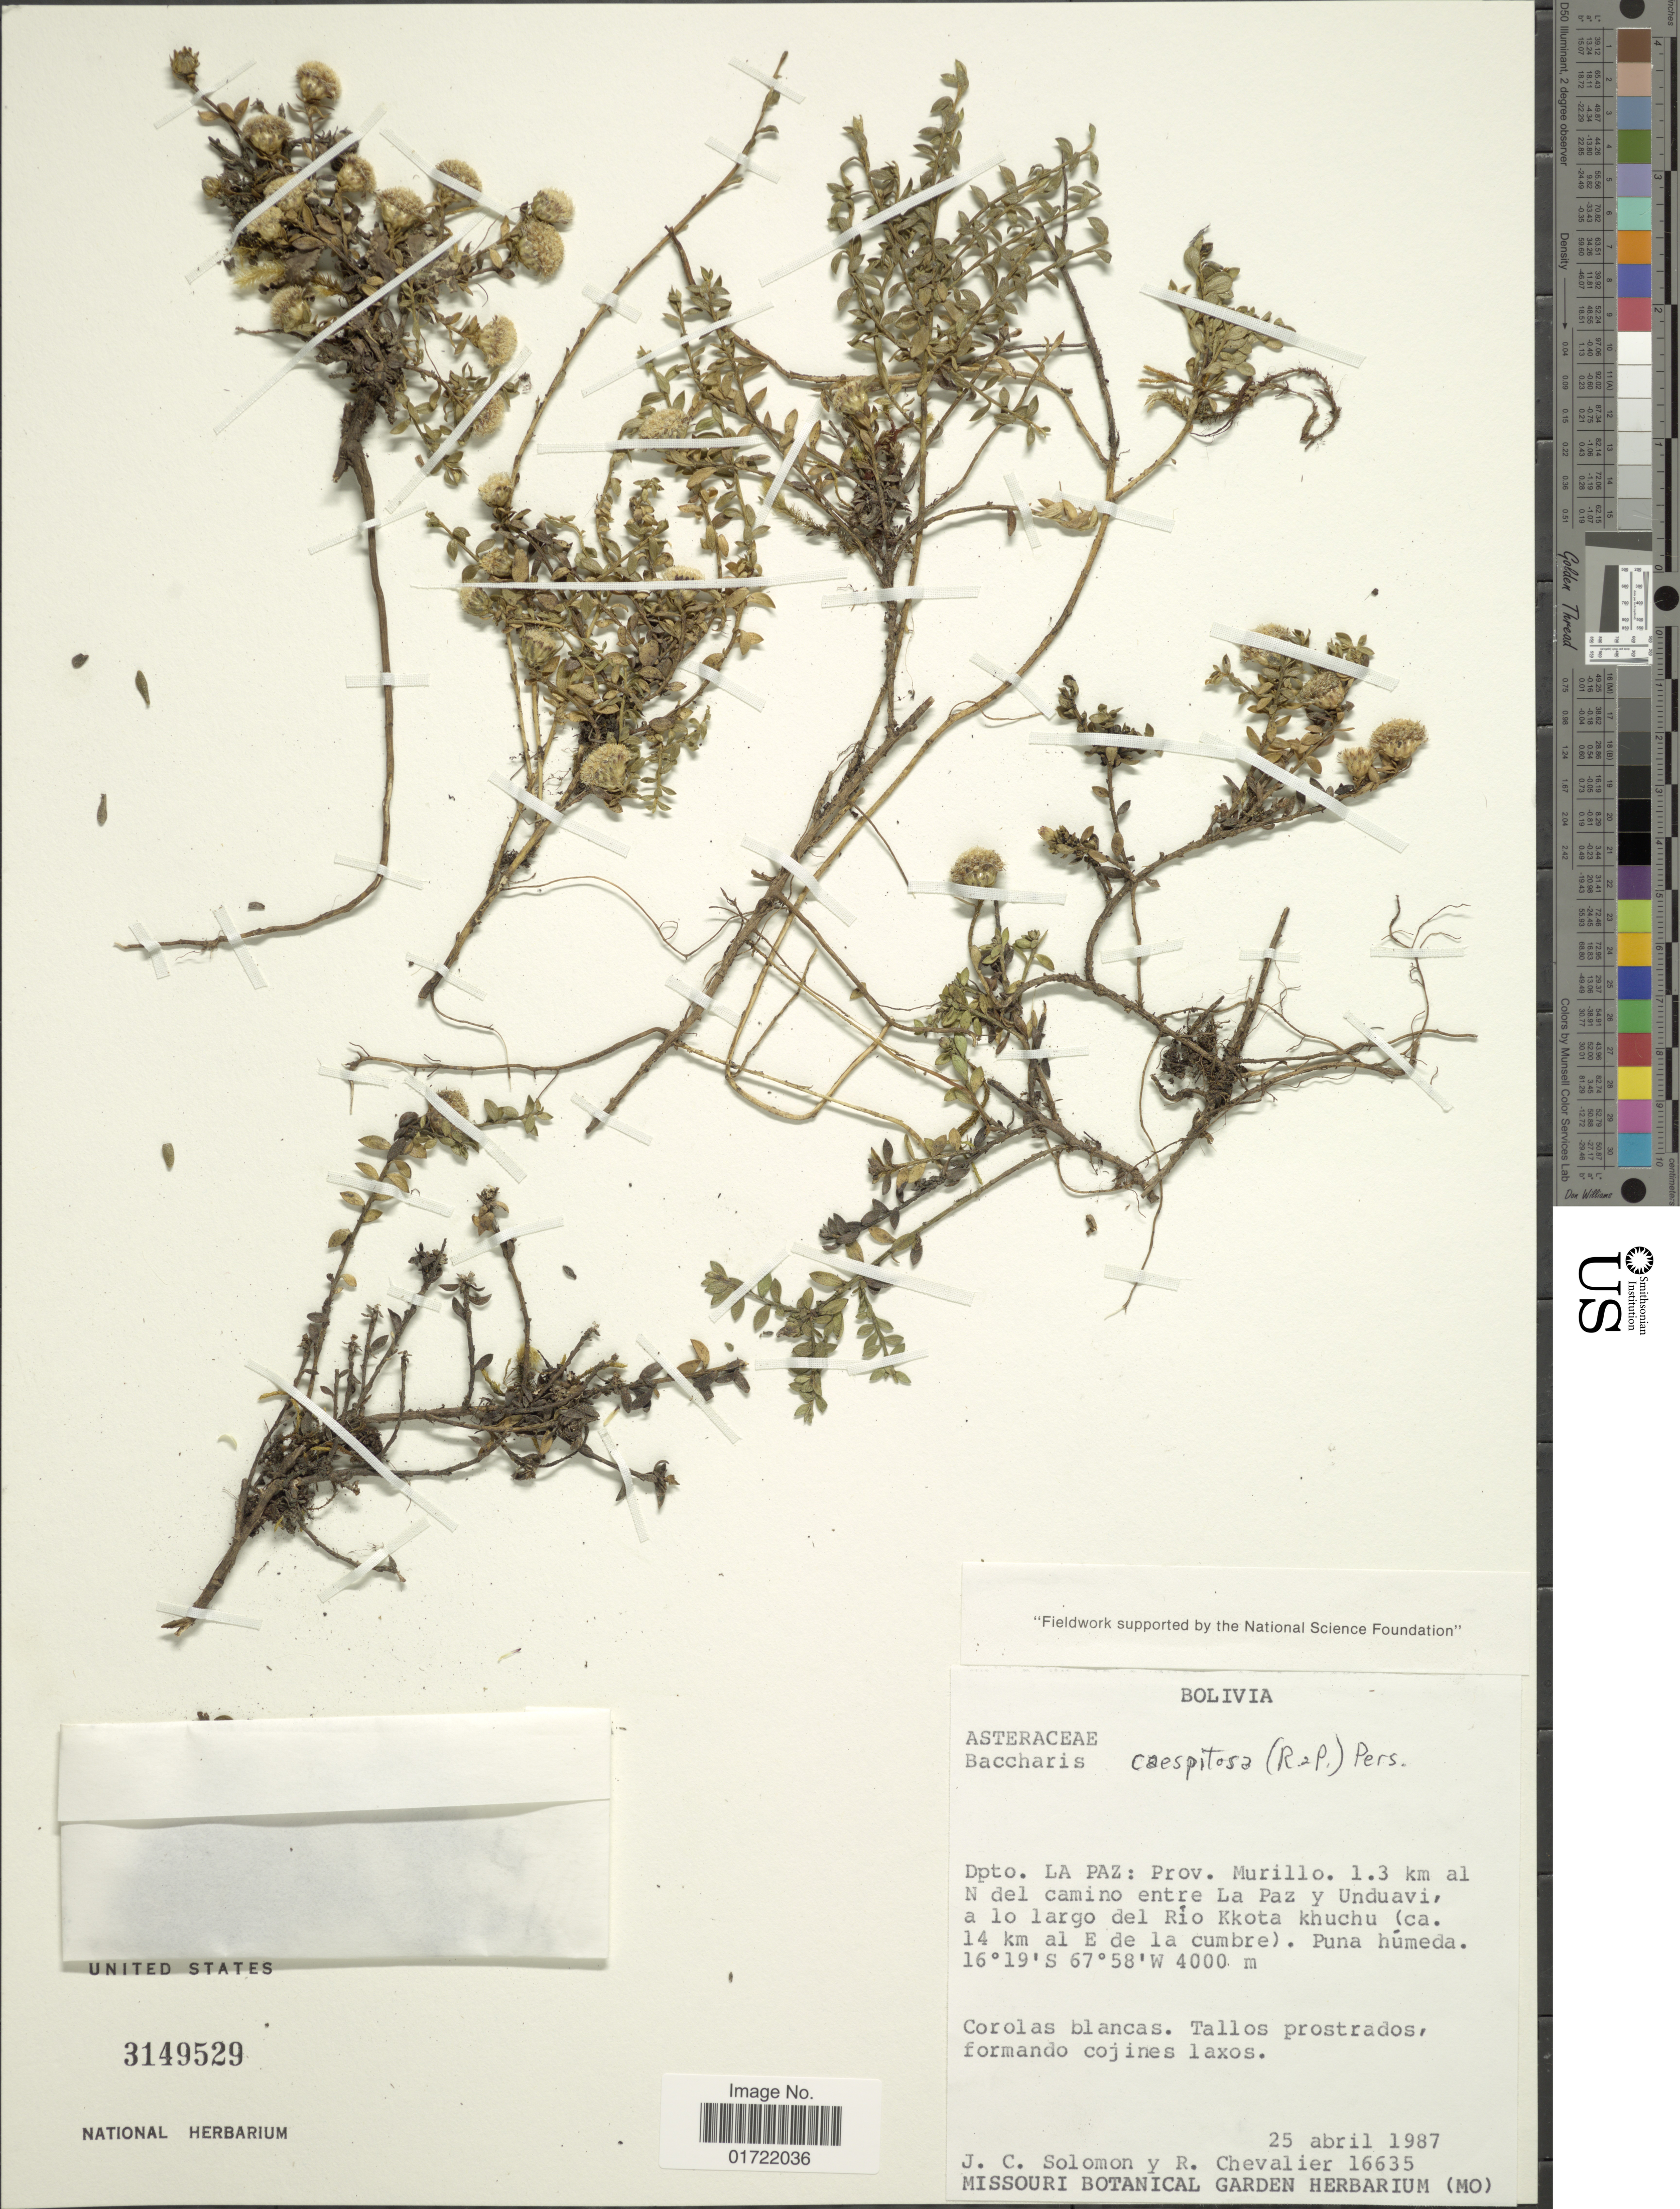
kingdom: Plantae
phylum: Tracheophyta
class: Magnoliopsida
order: Asterales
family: Asteraceae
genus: Baccharis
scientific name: Baccharis caespitosa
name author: (Ruiz & Pav.) Pers.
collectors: J. C. Solomon & R. C. Chevalier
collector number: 16635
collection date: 1987-04-25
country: Bolivia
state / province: La Paz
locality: Dpto La Paz: Prov. Murillo, 1.3 km al N del camino entre La Paz y Unduavi, a lo largo del Rio Kkota Khuchu (ca. 14 km al E de la cumbre), Puna hemda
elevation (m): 4000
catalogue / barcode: US 3149529